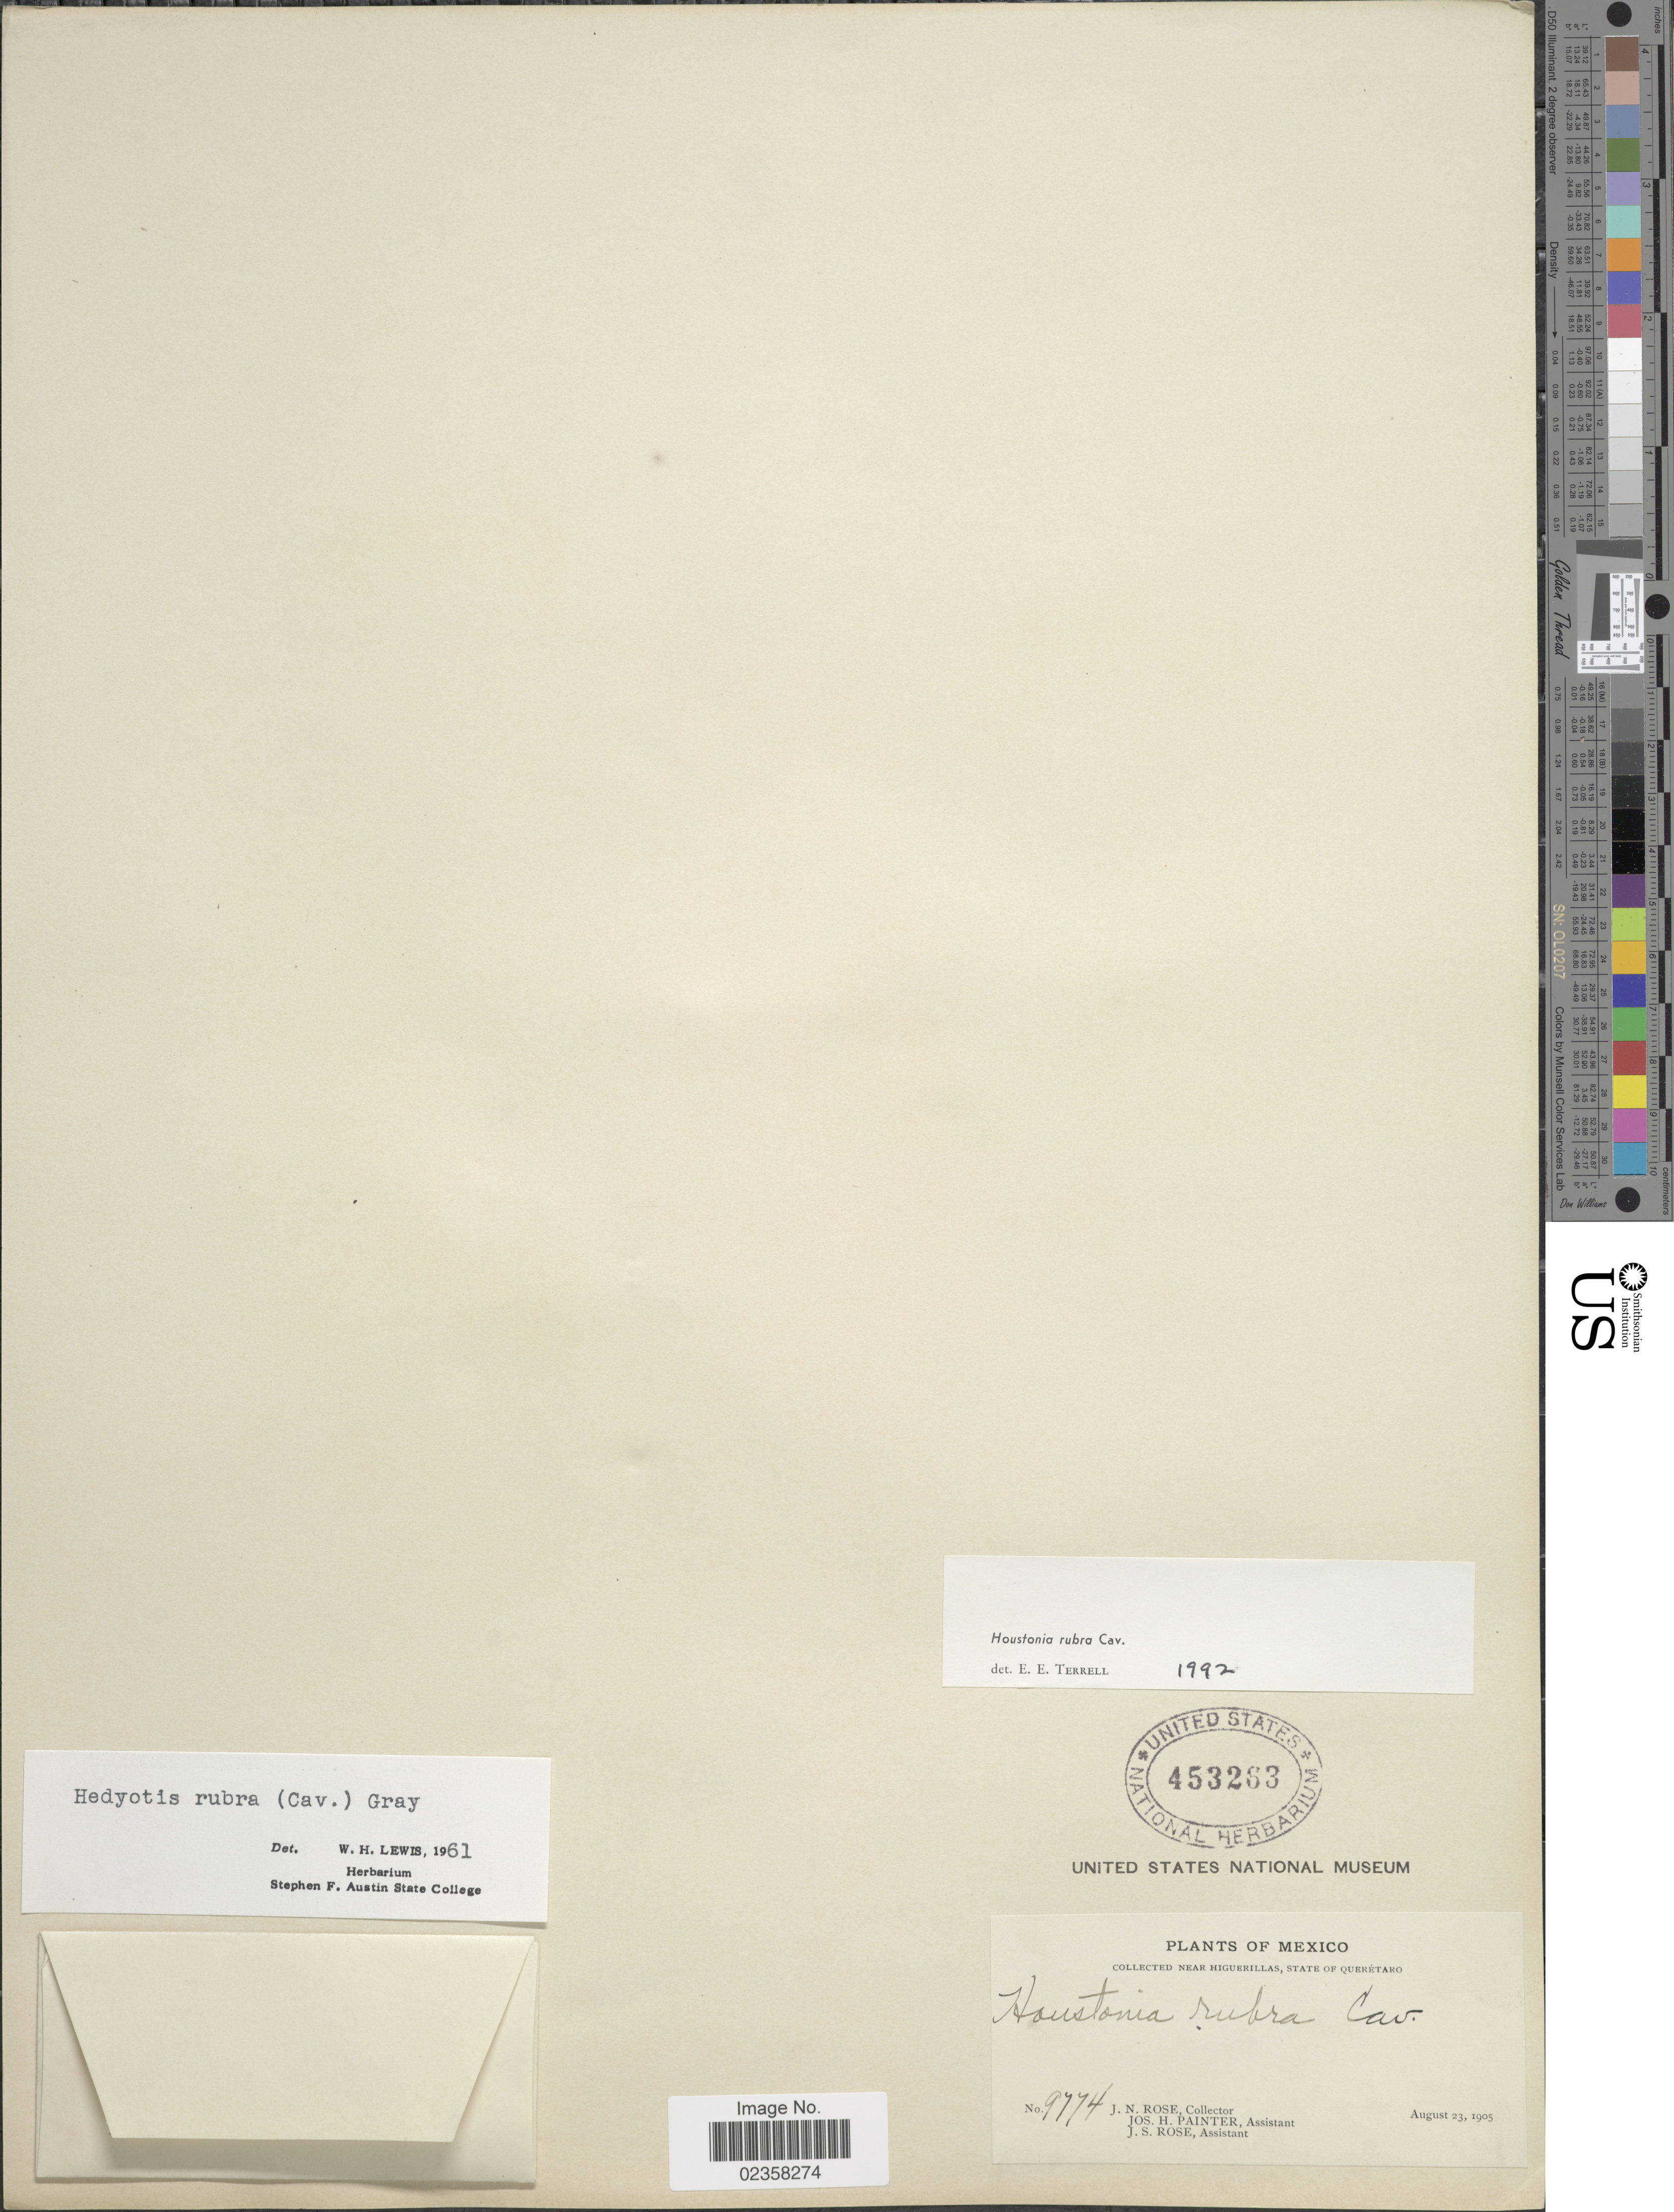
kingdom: Plantae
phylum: Tracheophyta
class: Magnoliopsida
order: Gentianales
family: Rubiaceae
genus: Houstonia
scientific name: Houstonia rubra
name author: Cav.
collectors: J. N. Rose, J. H. Painter & J. S. Rose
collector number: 9774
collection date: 1905-08-23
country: Mexico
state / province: Querétaro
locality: Near Higuerillas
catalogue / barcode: US 453263